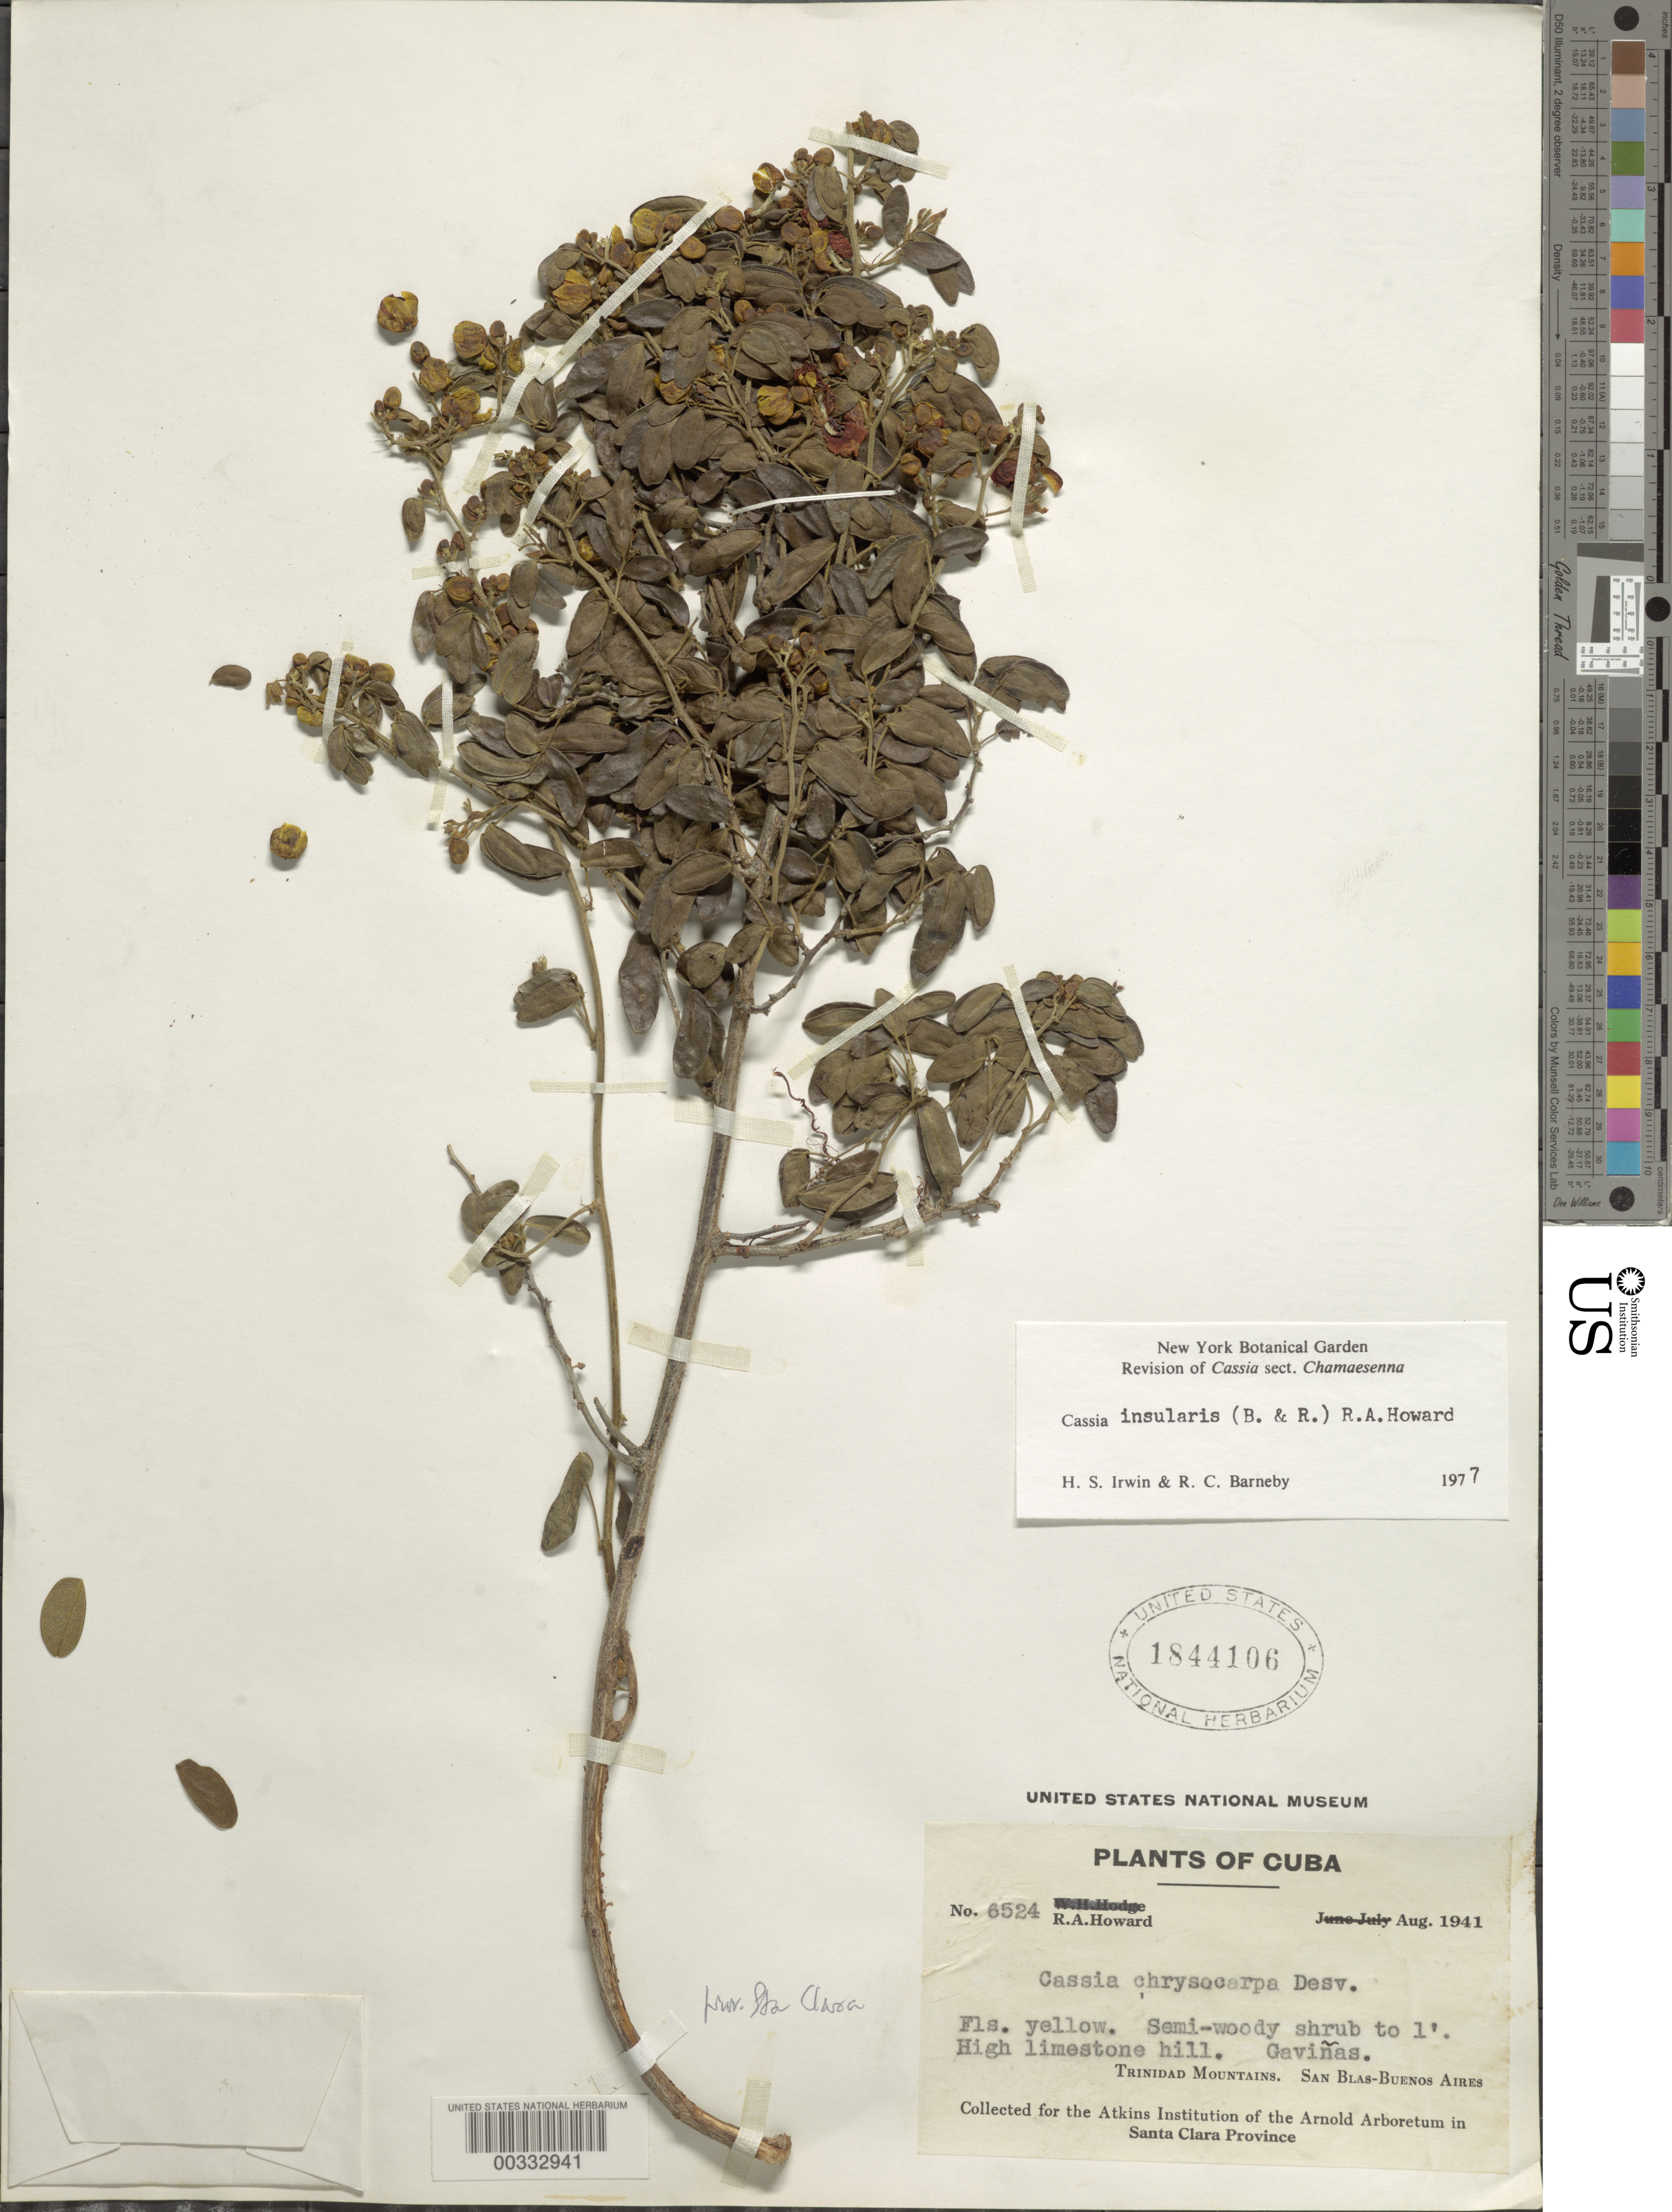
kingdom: Plantae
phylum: Tracheophyta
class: Magnoliopsida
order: Fabales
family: Fabaceae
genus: Senna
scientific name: Senna insularis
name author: (Britton & Rose) H.S. Irwin & Barneby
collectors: R. A. Howard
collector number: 6524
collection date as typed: Aug 1941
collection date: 1941-08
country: Cuba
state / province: Las Villas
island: Greater Antilles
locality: Gavinas; trinidad mountains; san blas-buenos aires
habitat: High limestone hill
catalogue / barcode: US 1844106